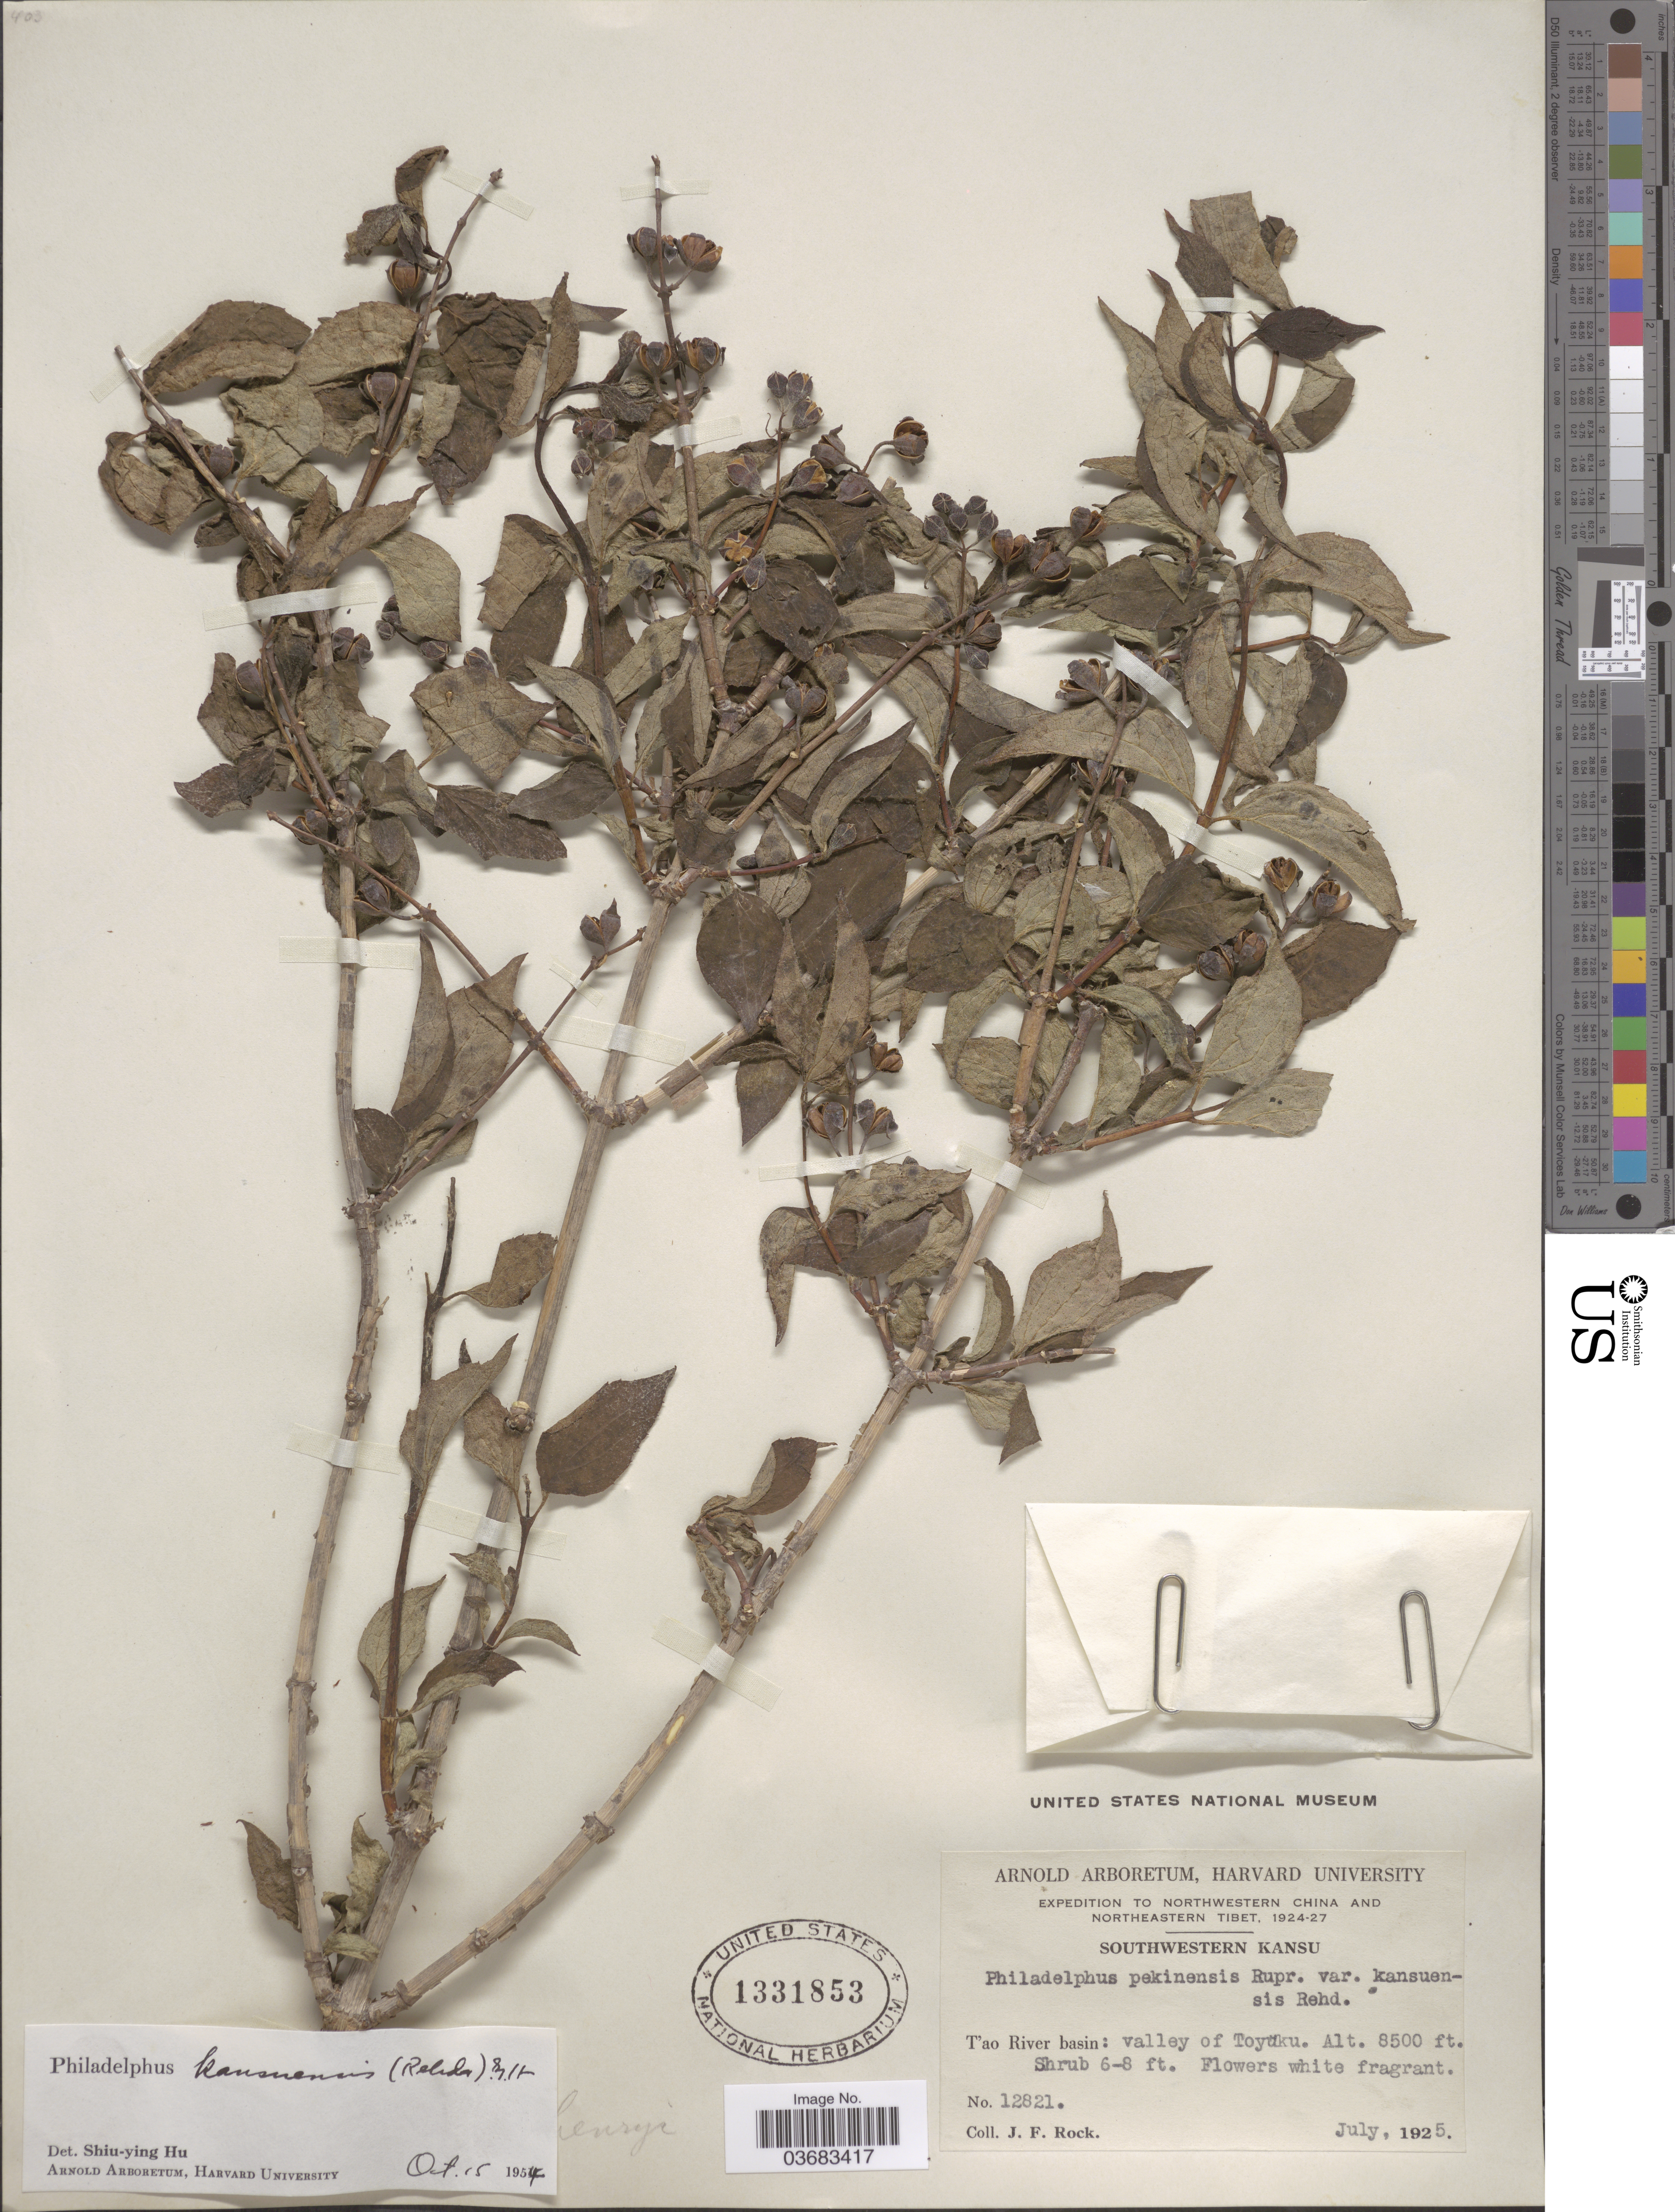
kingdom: Plantae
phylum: Tracheophyta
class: Magnoliopsida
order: Cornales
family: Hydrangeaceae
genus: Philadelphus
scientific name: Philadelphus kansuensis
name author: (Rehder) S.Y. Hu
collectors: J. Rock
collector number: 12821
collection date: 1925-07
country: China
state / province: Gansu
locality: Expedition to Northwestern China and Northeastern Tibet, 1924-27. Southwestern Kansu. T'ao River basin: valley of Toyüku.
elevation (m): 2591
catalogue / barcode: US 1331853